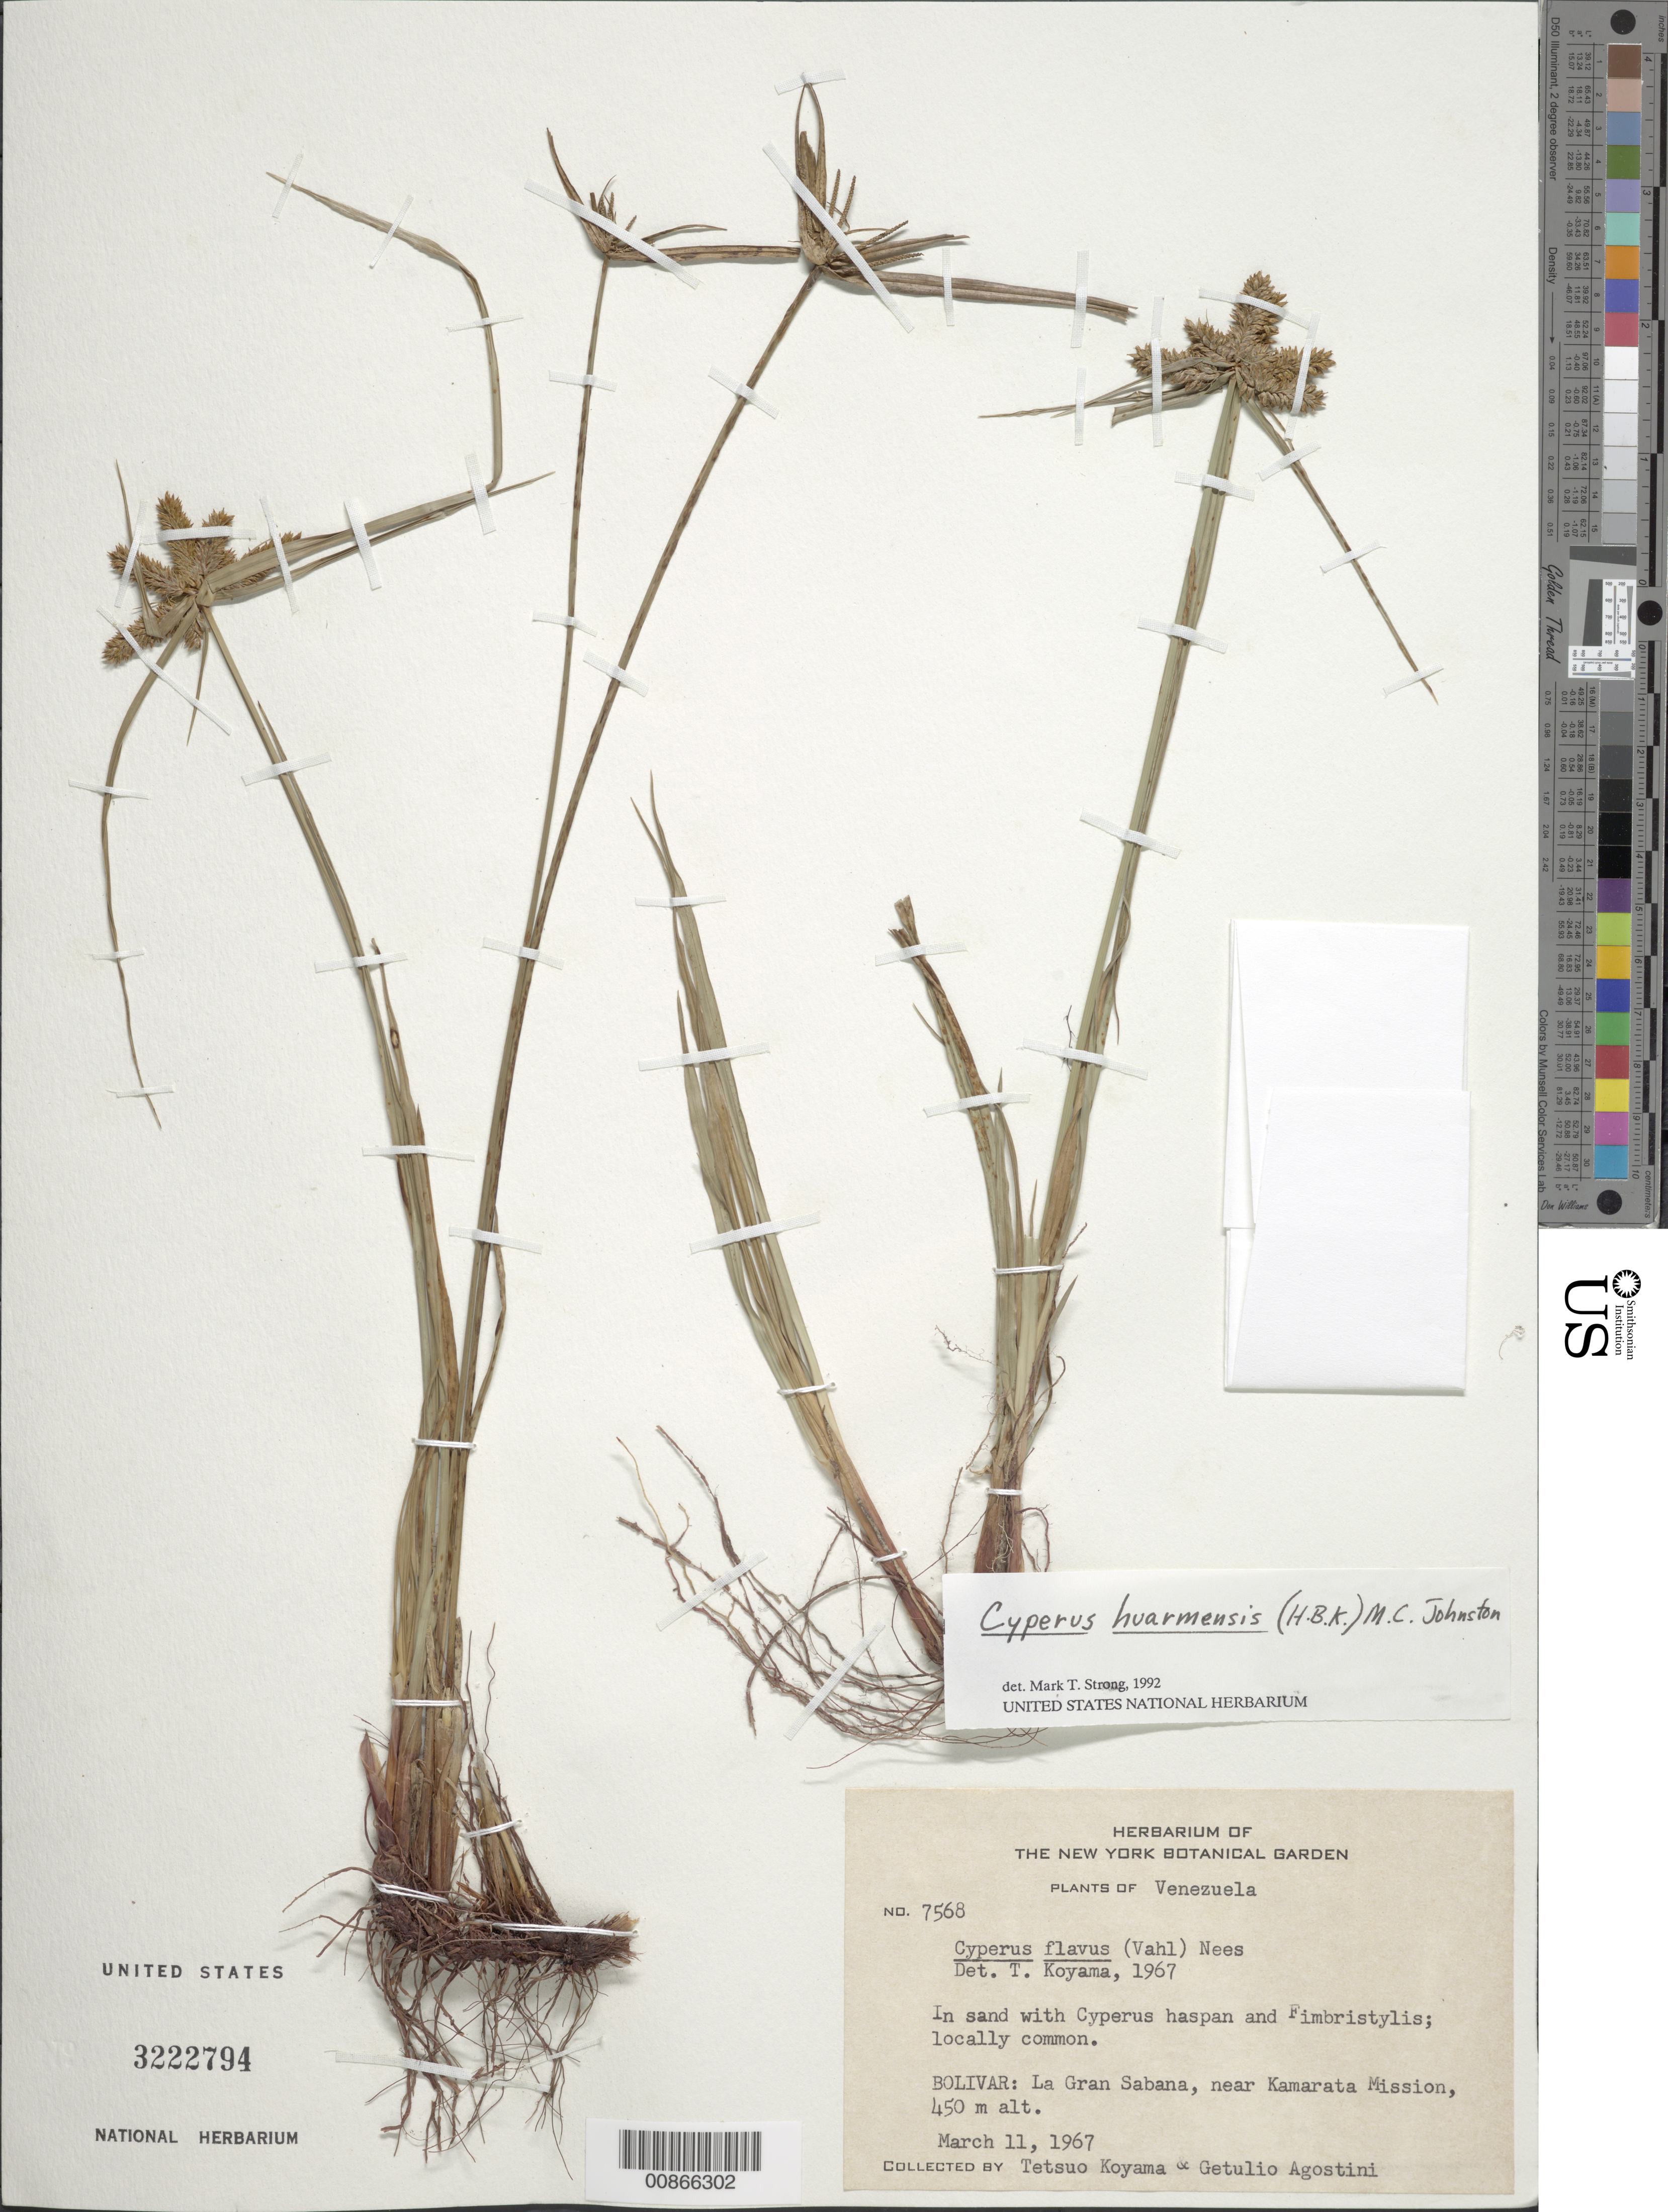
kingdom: Plantae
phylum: Tracheophyta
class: Liliopsida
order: Poales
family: Cyperaceae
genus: Cyperus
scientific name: Cyperus aggregatus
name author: (Willd.) Endl.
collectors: T. Koyama & G. Agostini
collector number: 7568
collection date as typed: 11-Mar-67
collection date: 1967-03-11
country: Venezuela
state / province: Bolívar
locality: La Gran Sabana, near Kamarata Mission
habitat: In sand with Cyperus haspan and Fimbristylis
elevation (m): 450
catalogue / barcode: US 3222794